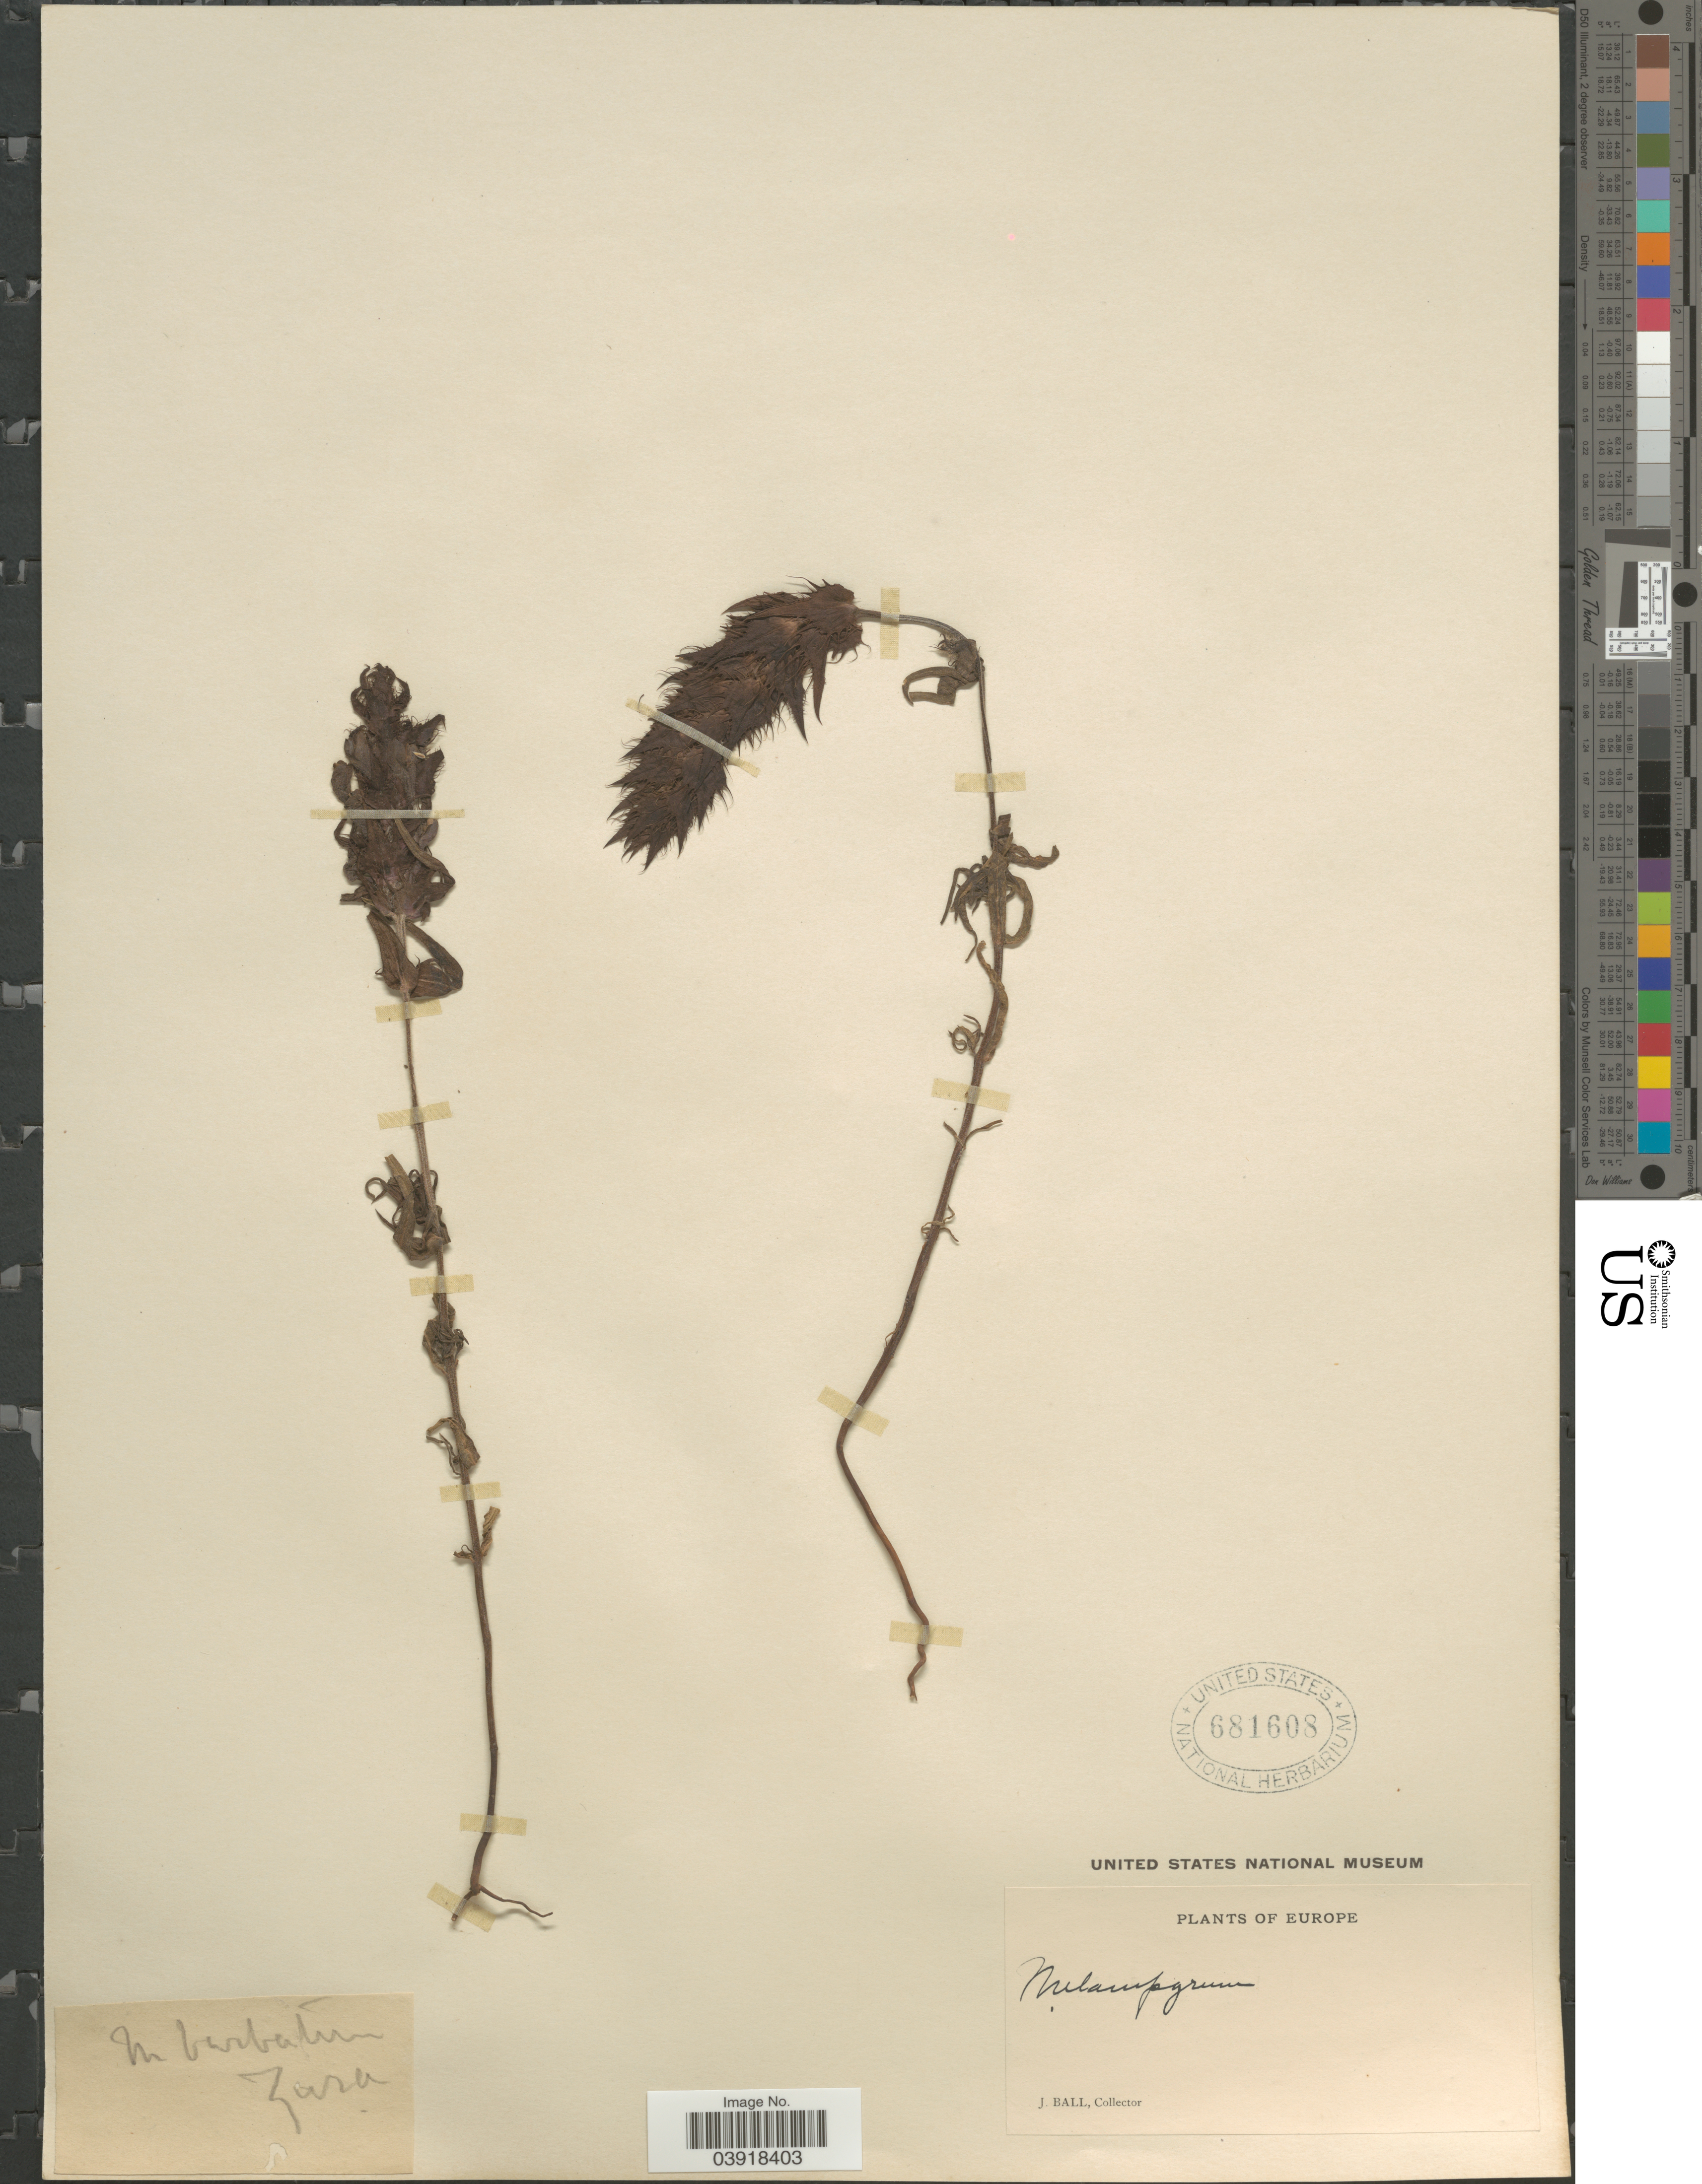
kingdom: Plantae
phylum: Tracheophyta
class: Magnoliopsida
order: Lamiales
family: Orobanchaceae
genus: Melampyrum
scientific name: Melampyrum sp.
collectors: J. Ball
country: Croatia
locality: Zara. Europe.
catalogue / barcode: US 681608